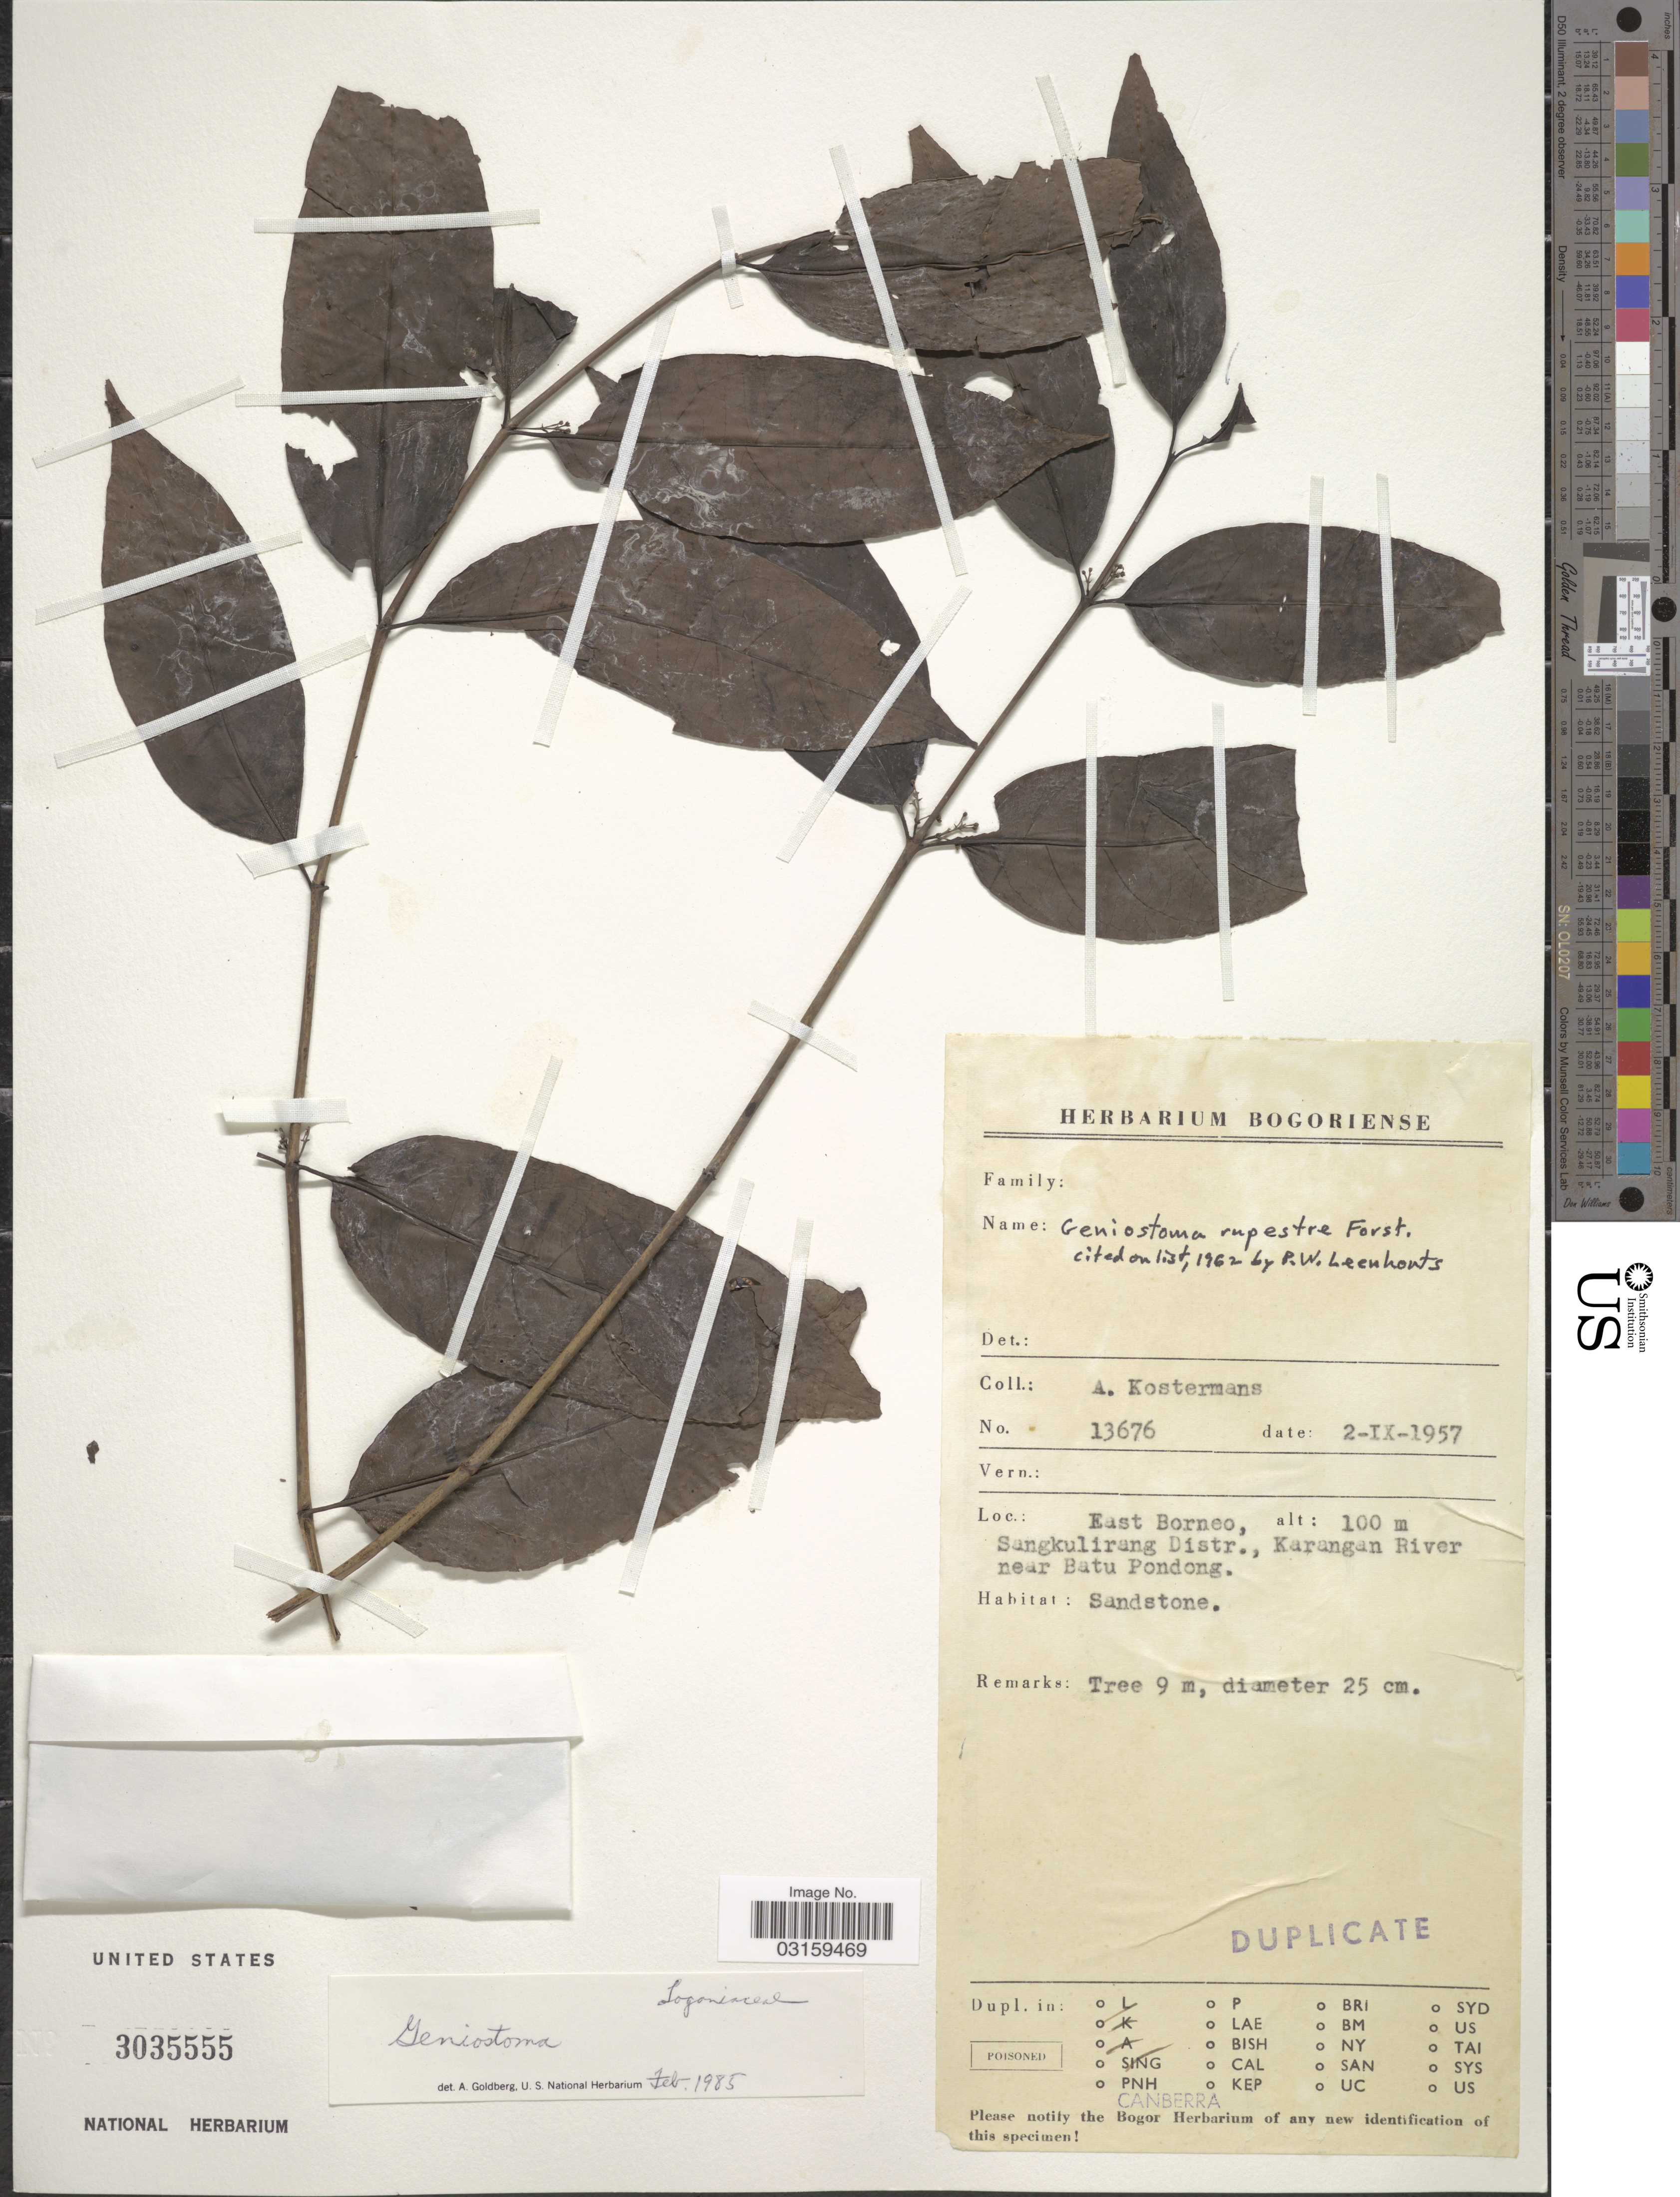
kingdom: Plantae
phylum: Tracheophyta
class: Magnoliopsida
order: Gentianales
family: Loganiaceae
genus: Geniostoma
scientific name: Geniostoma rupestre var. rupestre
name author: J.R. Forst. & G. Forst.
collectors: A. J. G. Kostermans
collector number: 13676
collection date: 1957-09-02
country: Indonesia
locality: East Borneo, Sangkulirang Distr., Karangan River near Batu Pondong.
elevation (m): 100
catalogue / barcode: US 3035555